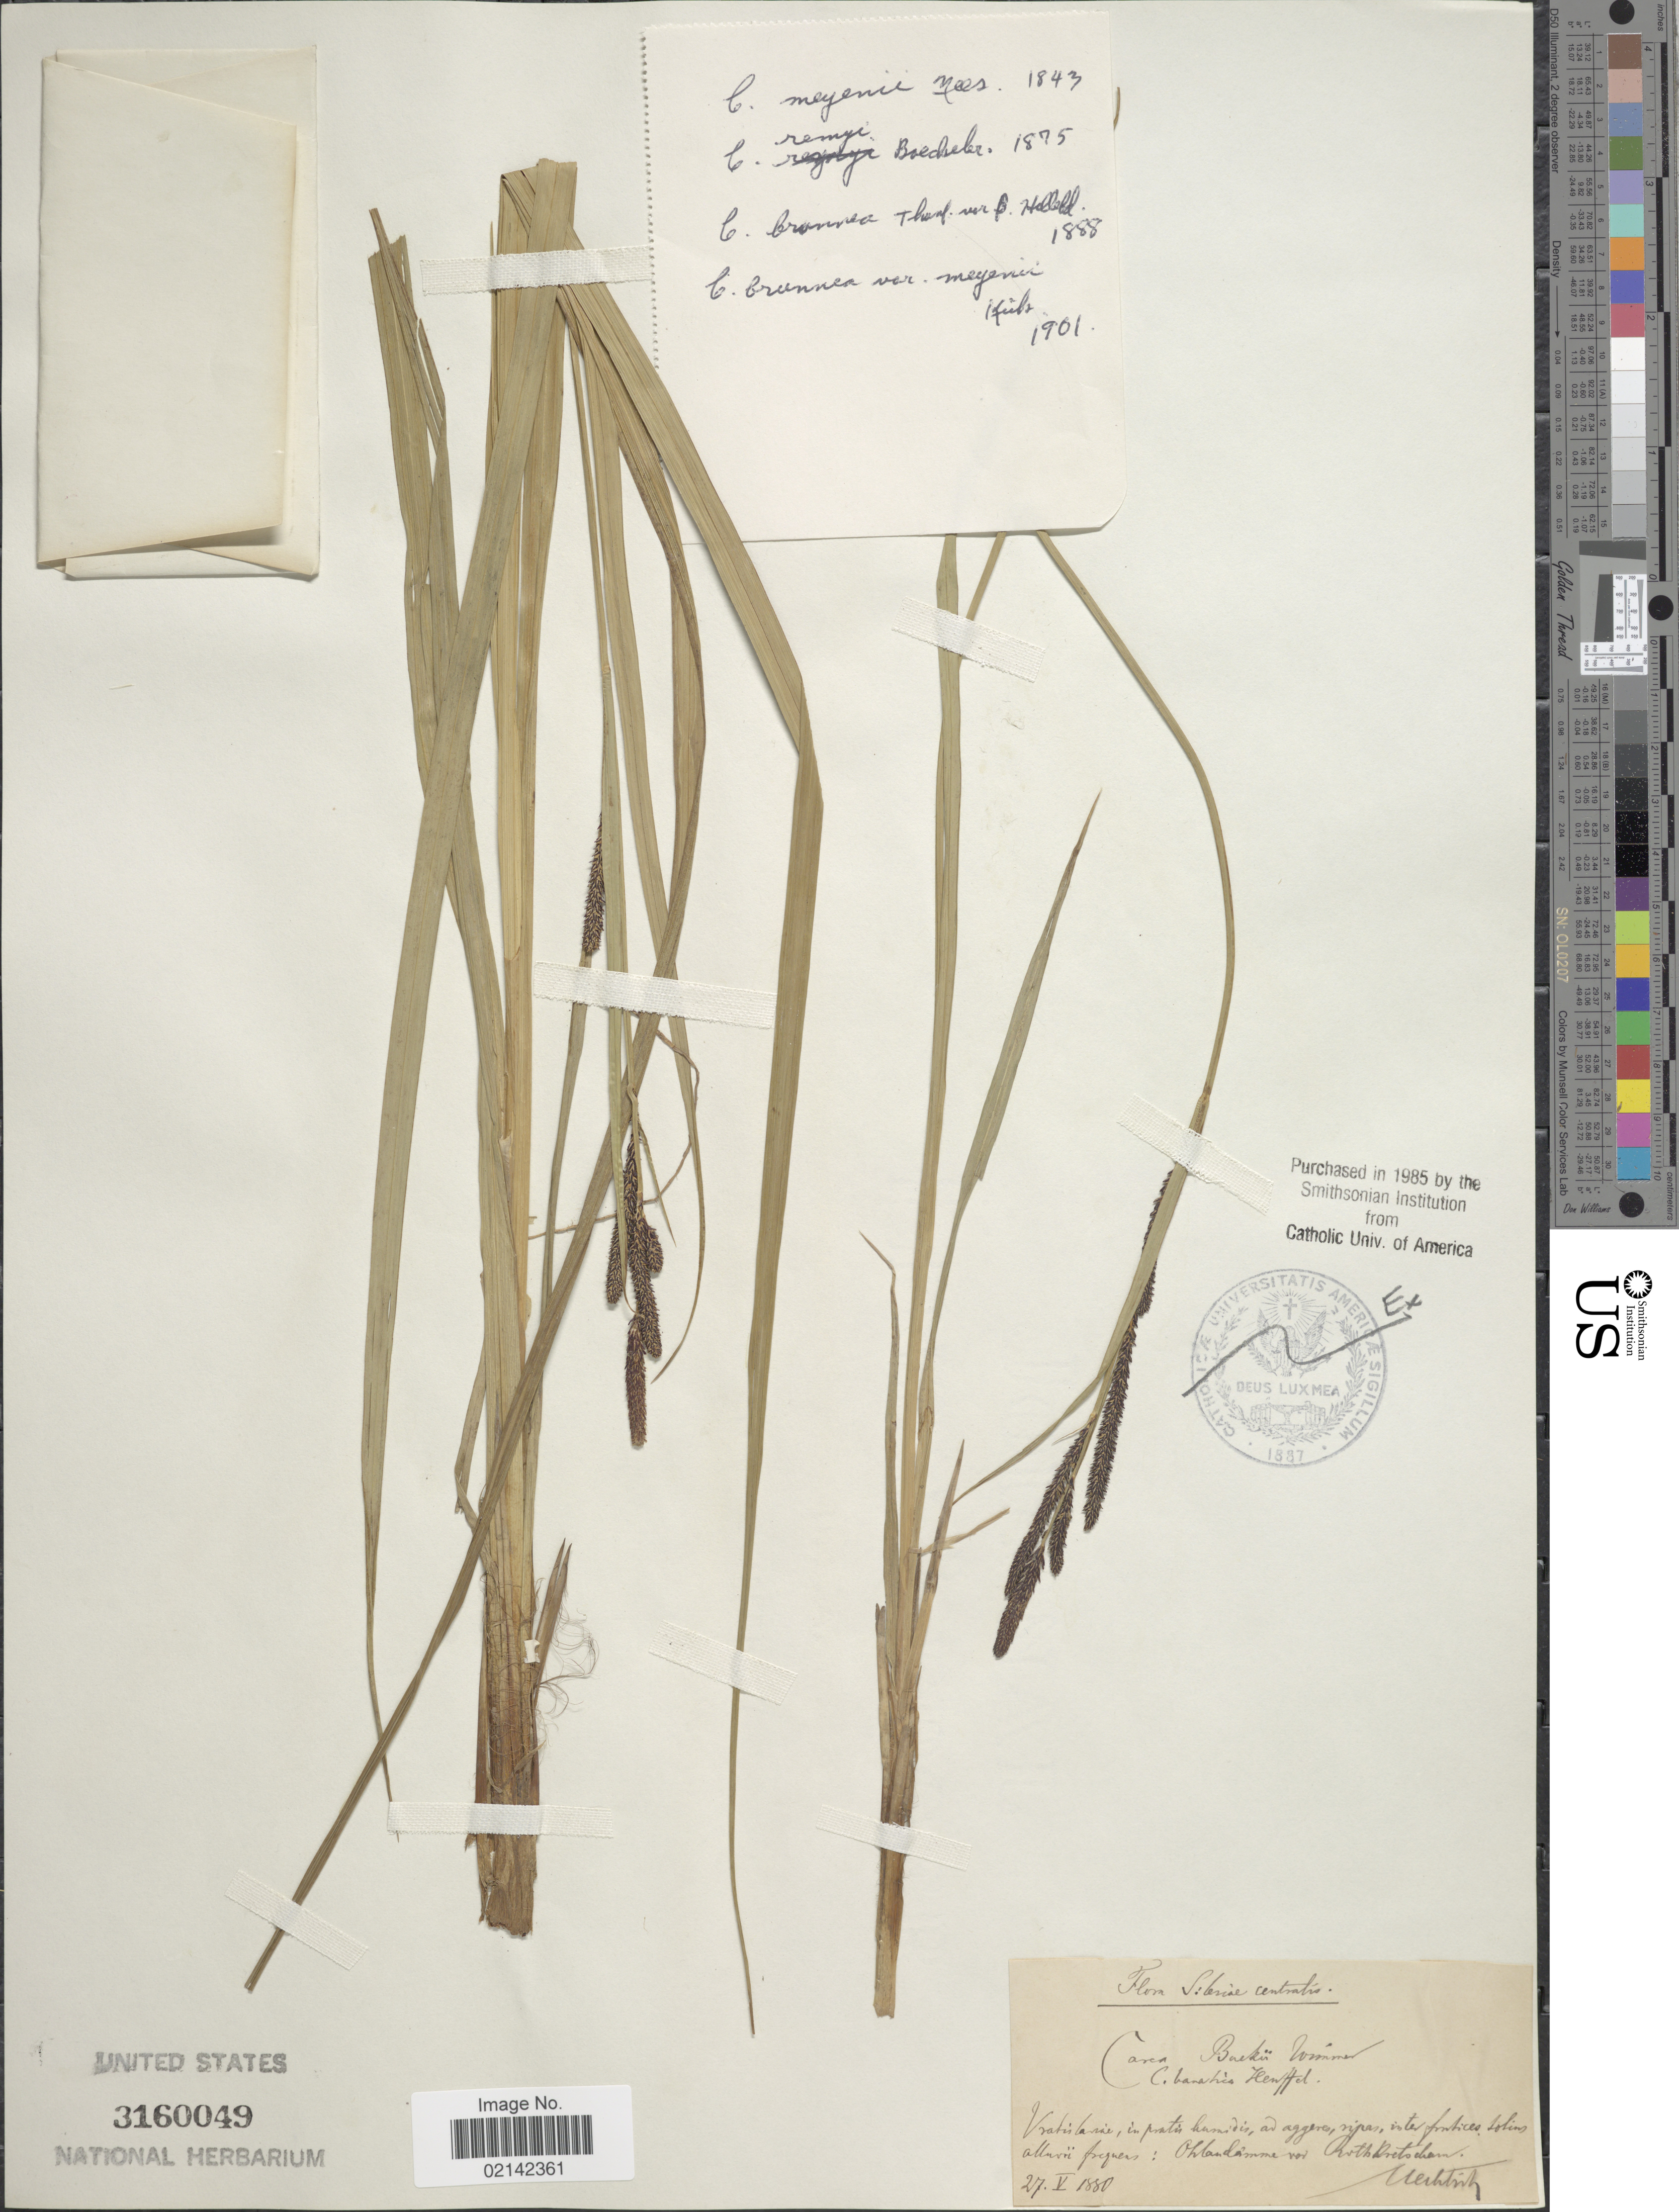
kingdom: Plantae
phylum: Tracheophyta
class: Liliopsida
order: Poales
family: Cyperaceae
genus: Carex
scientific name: Carex buekii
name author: Wimm.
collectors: Uechtritz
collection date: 1880-05-27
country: Poland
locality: Silesiae centralis. Ohlau damme vor Rothkretscham.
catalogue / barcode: US 3160049